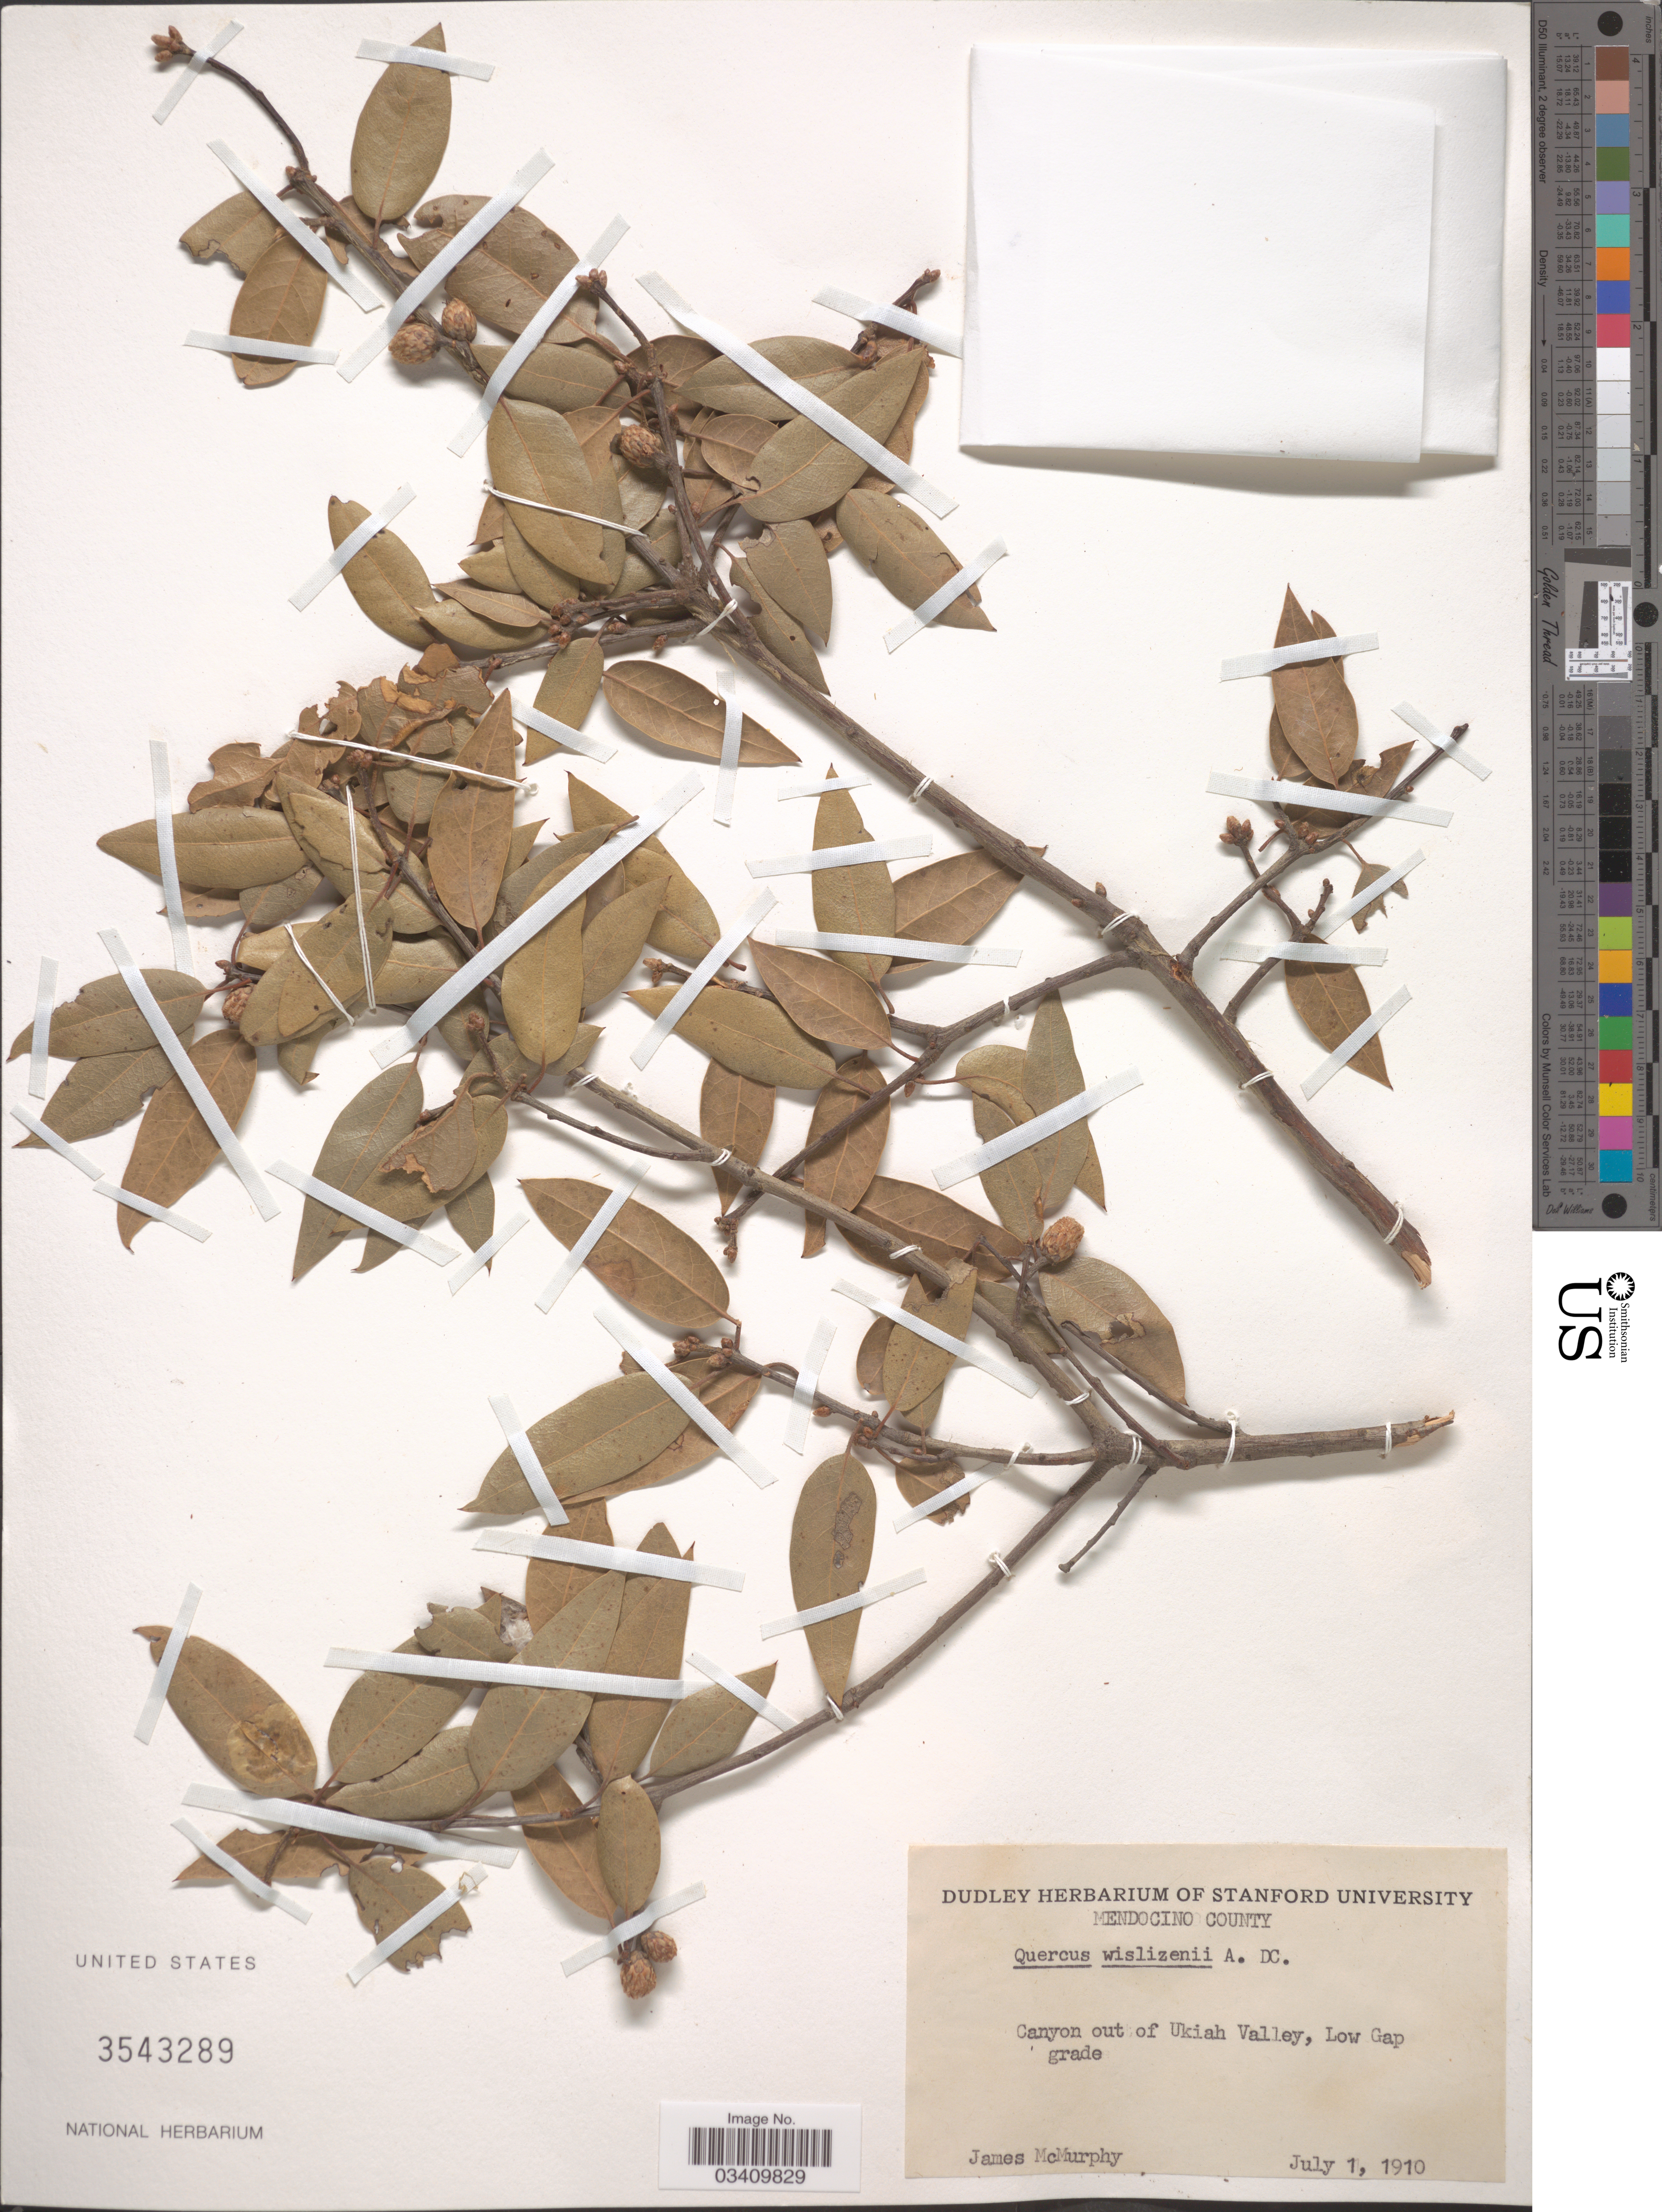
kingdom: Plantae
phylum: Tracheophyta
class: Magnoliopsida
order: Fagales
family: Fagaceae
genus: Quercus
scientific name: Quercus wislizeni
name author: A. DC.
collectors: J. McMurphy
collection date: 1910-07-01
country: United States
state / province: California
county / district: Mendocino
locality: Mendocino County. Canyon out of Ukiah Valley, Low Gap grade.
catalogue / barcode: US 3543289